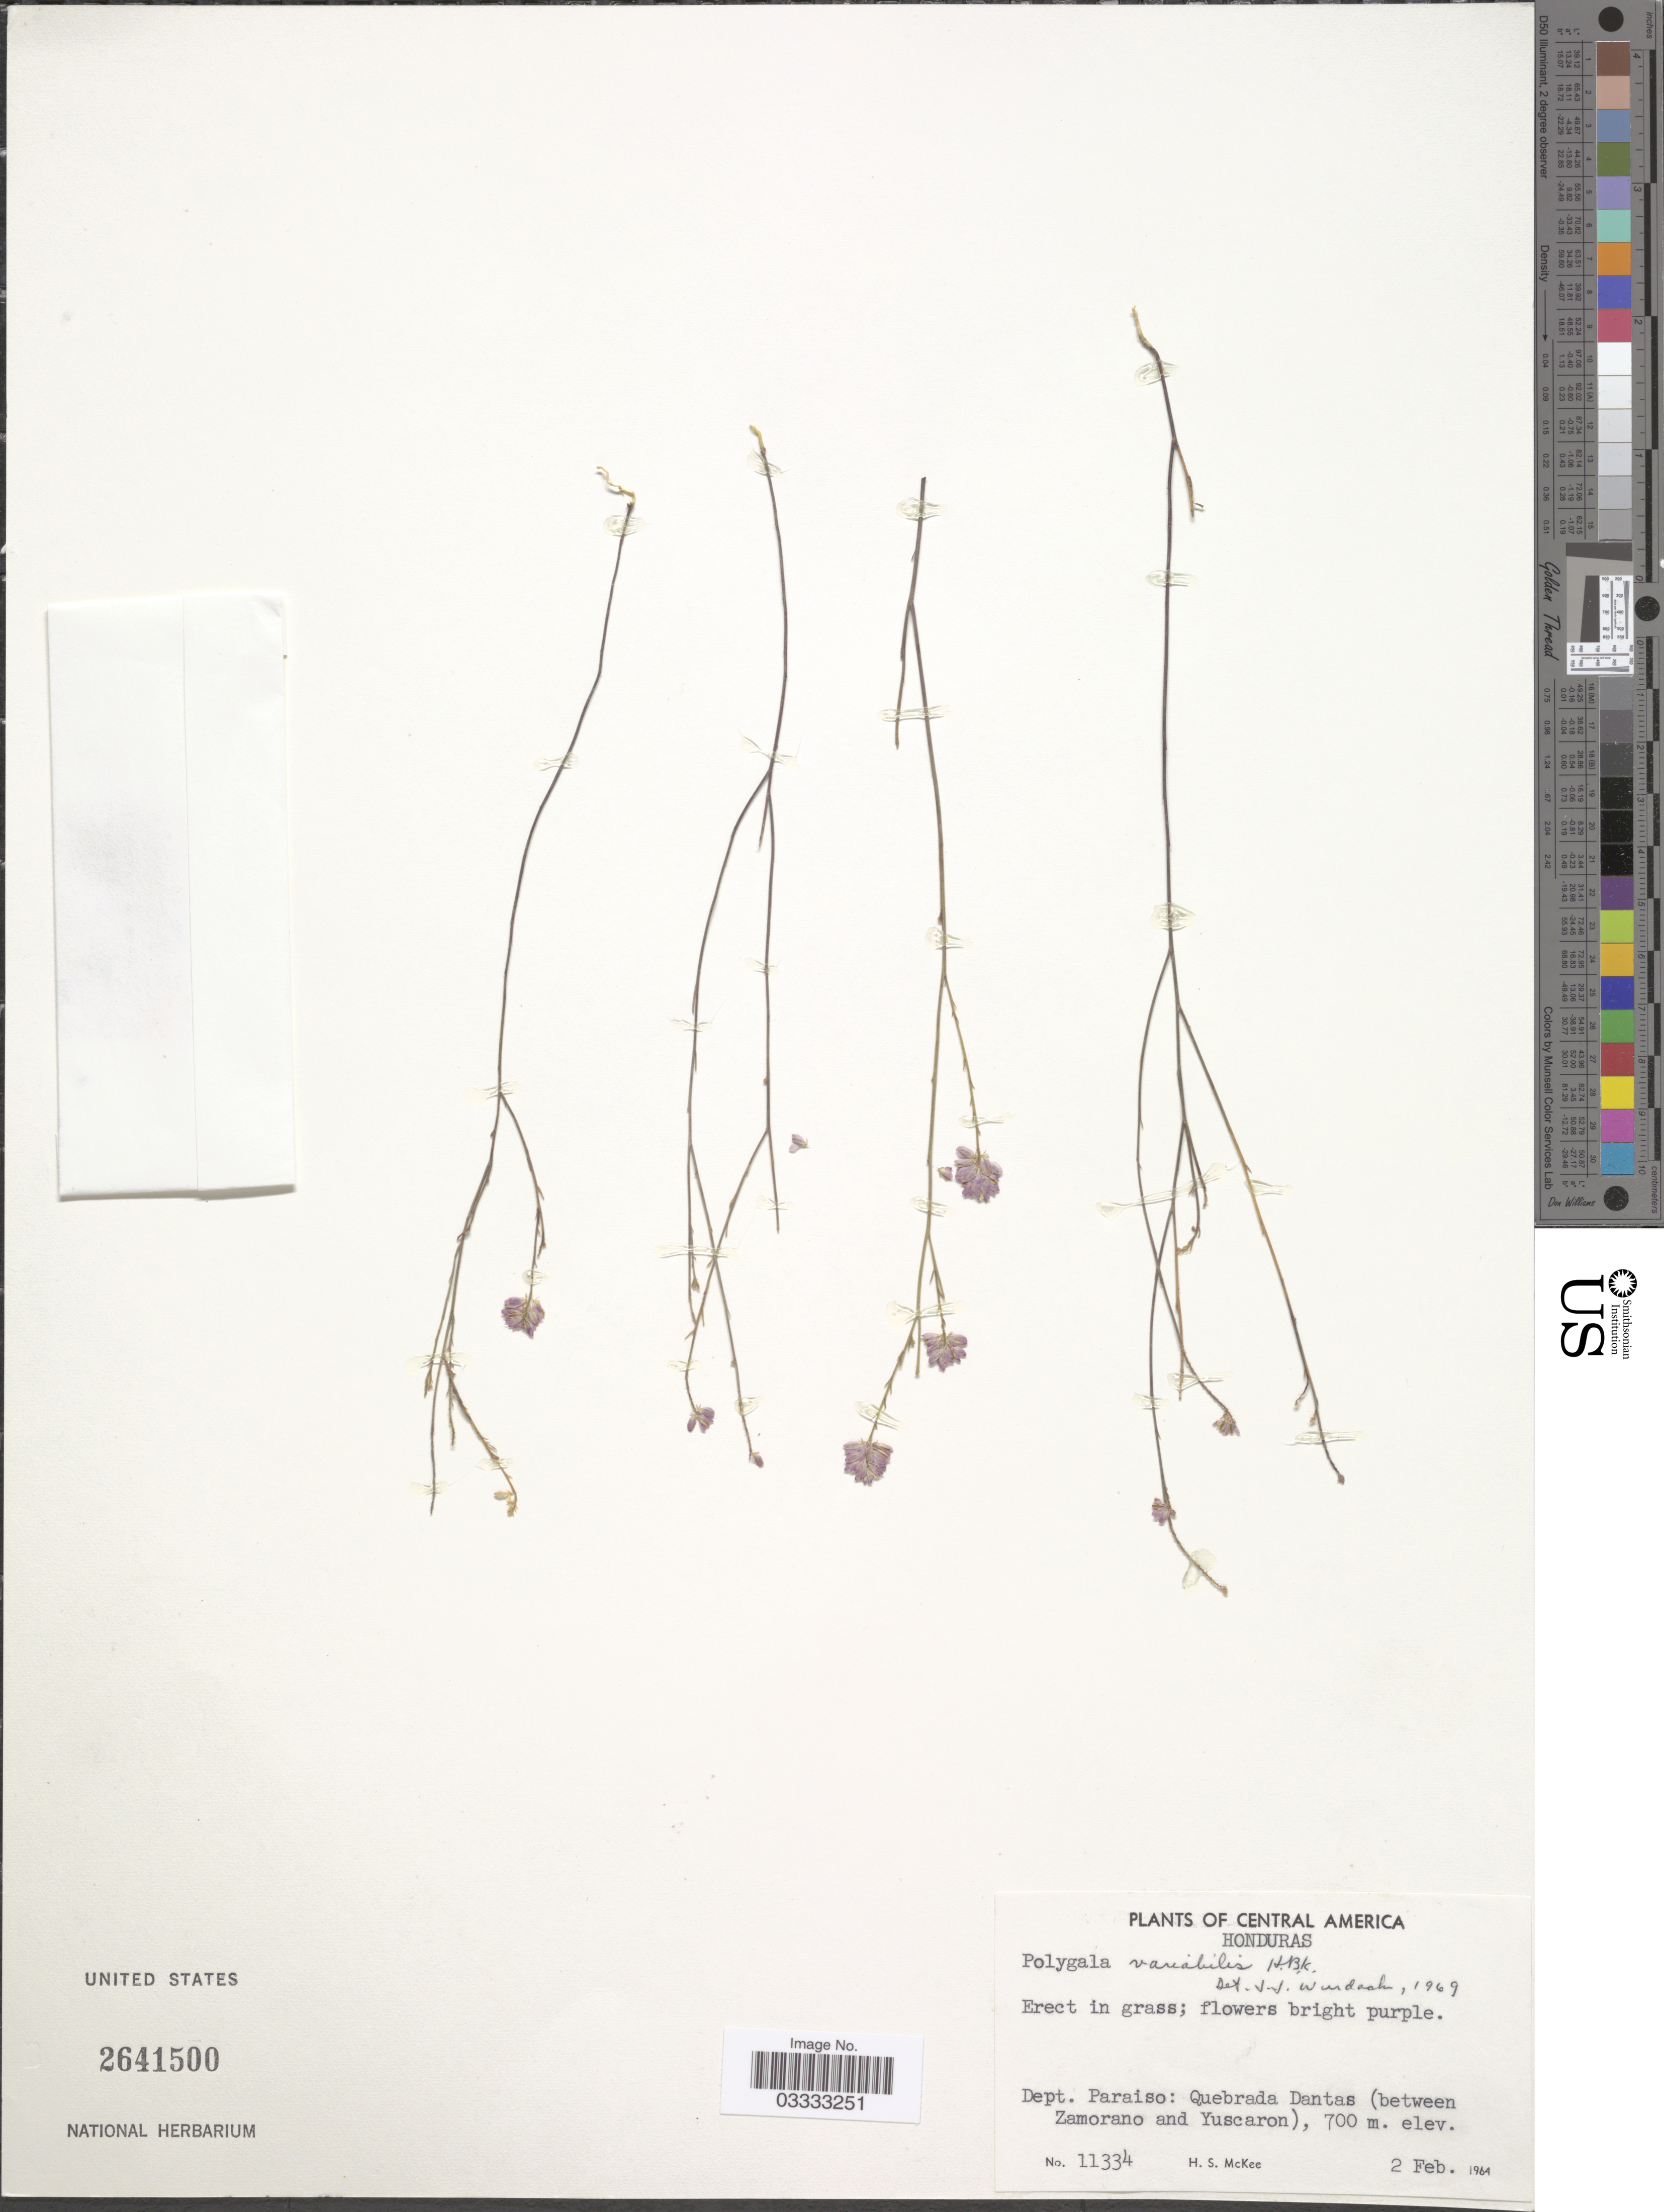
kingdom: Plantae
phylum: Tracheophyta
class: Magnoliopsida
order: Fabales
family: Polygalaceae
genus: Polygala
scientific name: Polygala variabilis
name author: Kunth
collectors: H. S. McKee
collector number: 11334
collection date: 1964-02-02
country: Honduras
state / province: El Paraíso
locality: Dept. Paraiso: Quebrada Dantas (between Zamorano and Yuscaron).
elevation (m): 700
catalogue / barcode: US 2641500